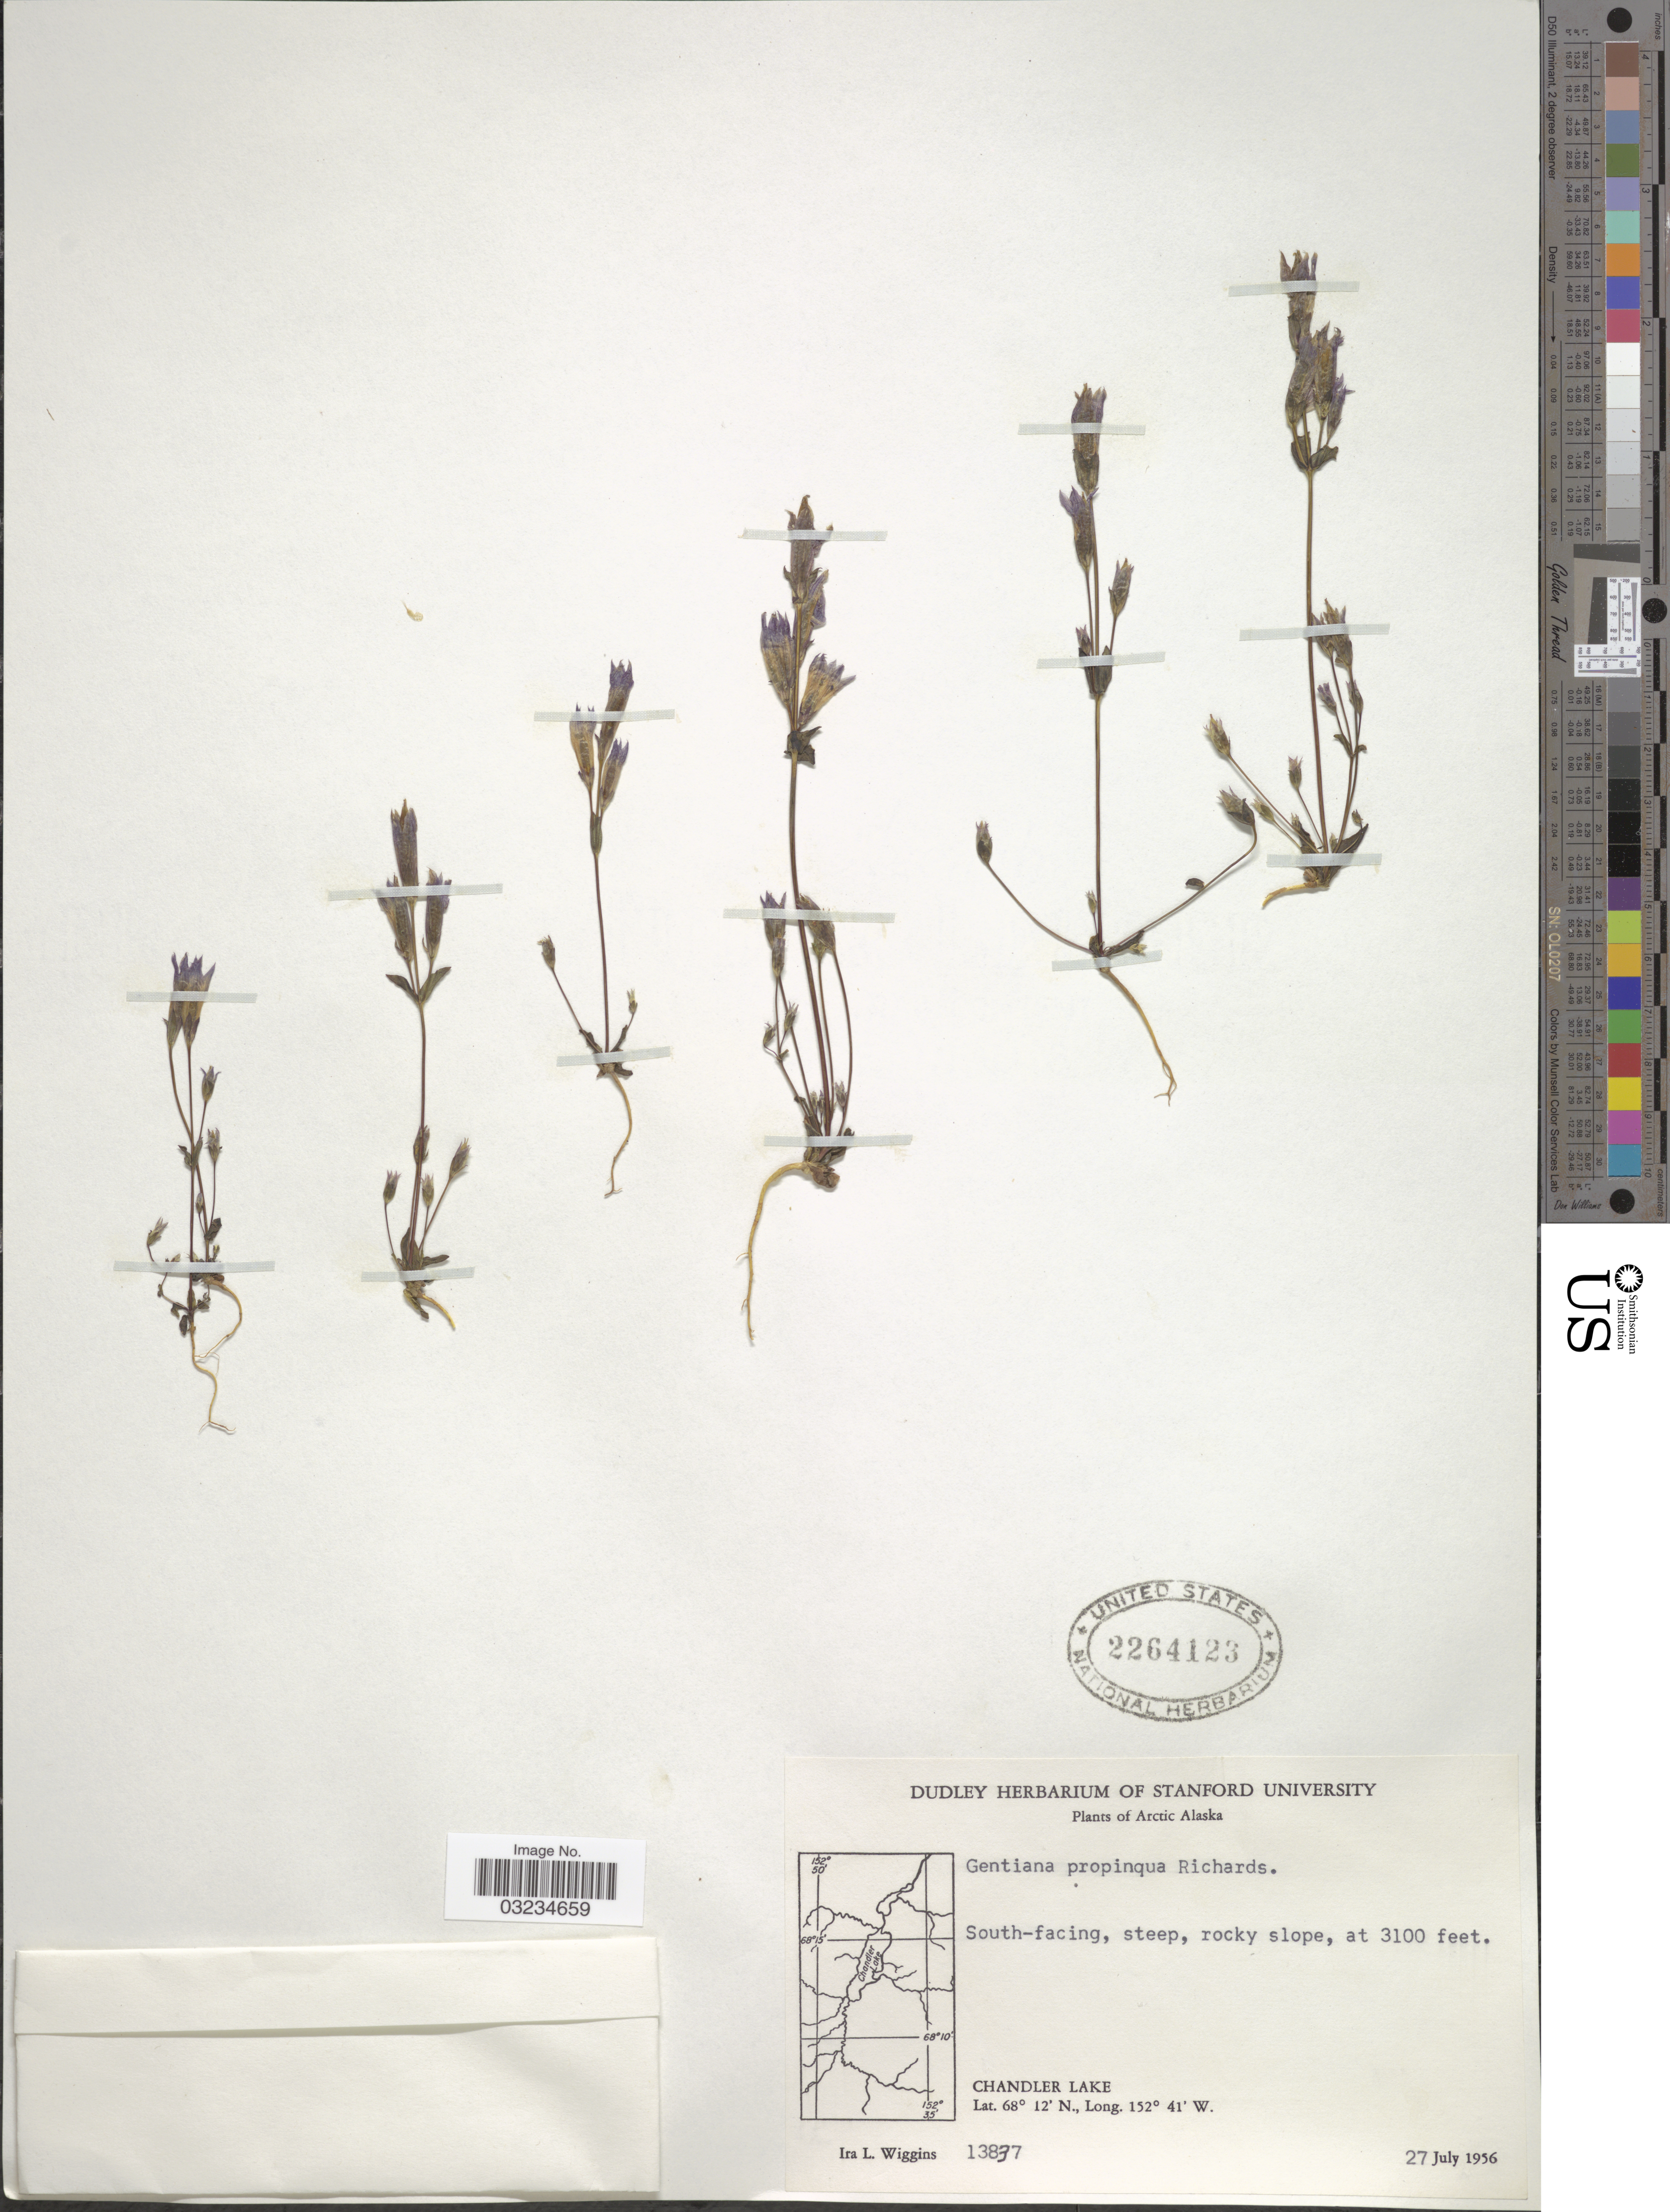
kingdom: Plantae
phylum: Tracheophyta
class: Magnoliopsida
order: Gentianales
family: Gentianaceae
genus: Gentiana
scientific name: Gentiana propinqua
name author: Richards.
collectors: I. L. Wiggins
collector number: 13837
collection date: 1956-07-27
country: United States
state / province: Alaska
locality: Arctic Alaska. South-facing, steep, rocky slope. Chandler Lake.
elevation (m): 945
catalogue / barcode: US 2264123